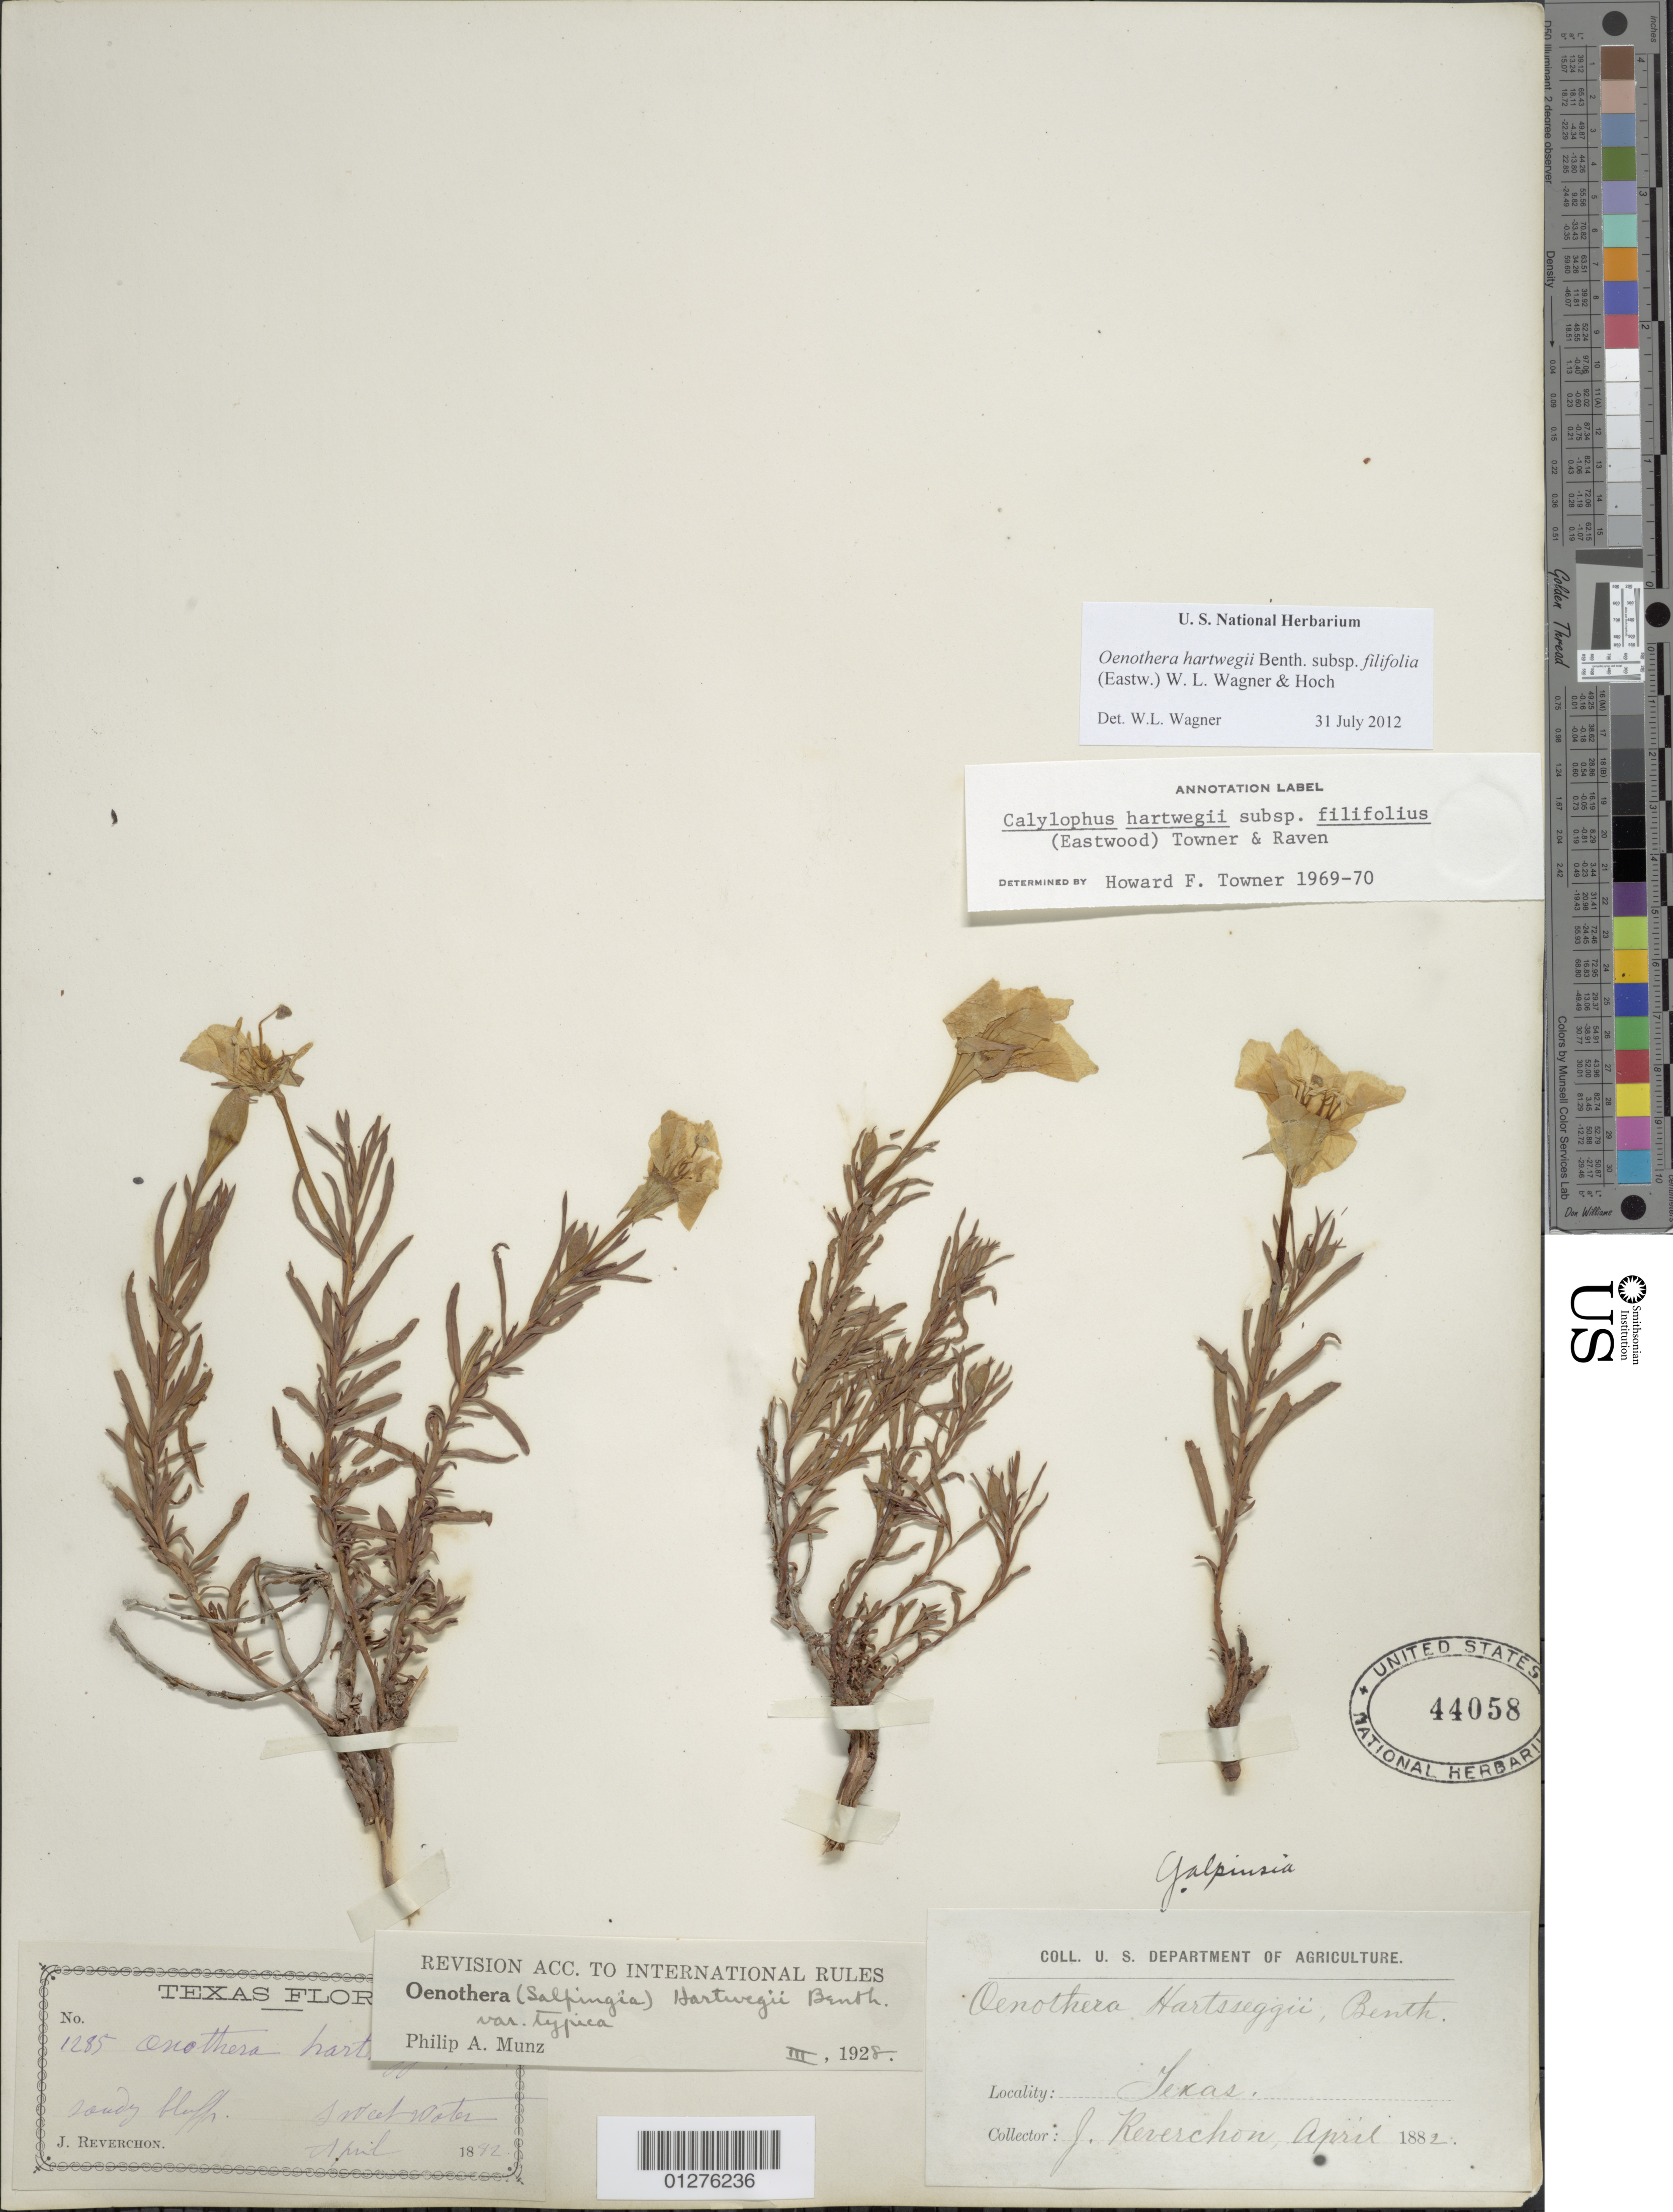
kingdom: Plantae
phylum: Tracheophyta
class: Magnoliopsida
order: Myrtales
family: Onagraceae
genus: Oenothera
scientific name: Oenothera hartwegii subsp. filifolia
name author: (Eastw.) W.L. Wagner & Hoch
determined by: Wagner, W. L., (BOT), Smithsonian Institution - National Museum of Natural History (UNITED STATES)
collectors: J. Reverchon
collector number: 1285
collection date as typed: Apr 1882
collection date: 1882-04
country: United States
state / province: Texas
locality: Sweetwater.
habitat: Sandy slopes.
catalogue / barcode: US 44058